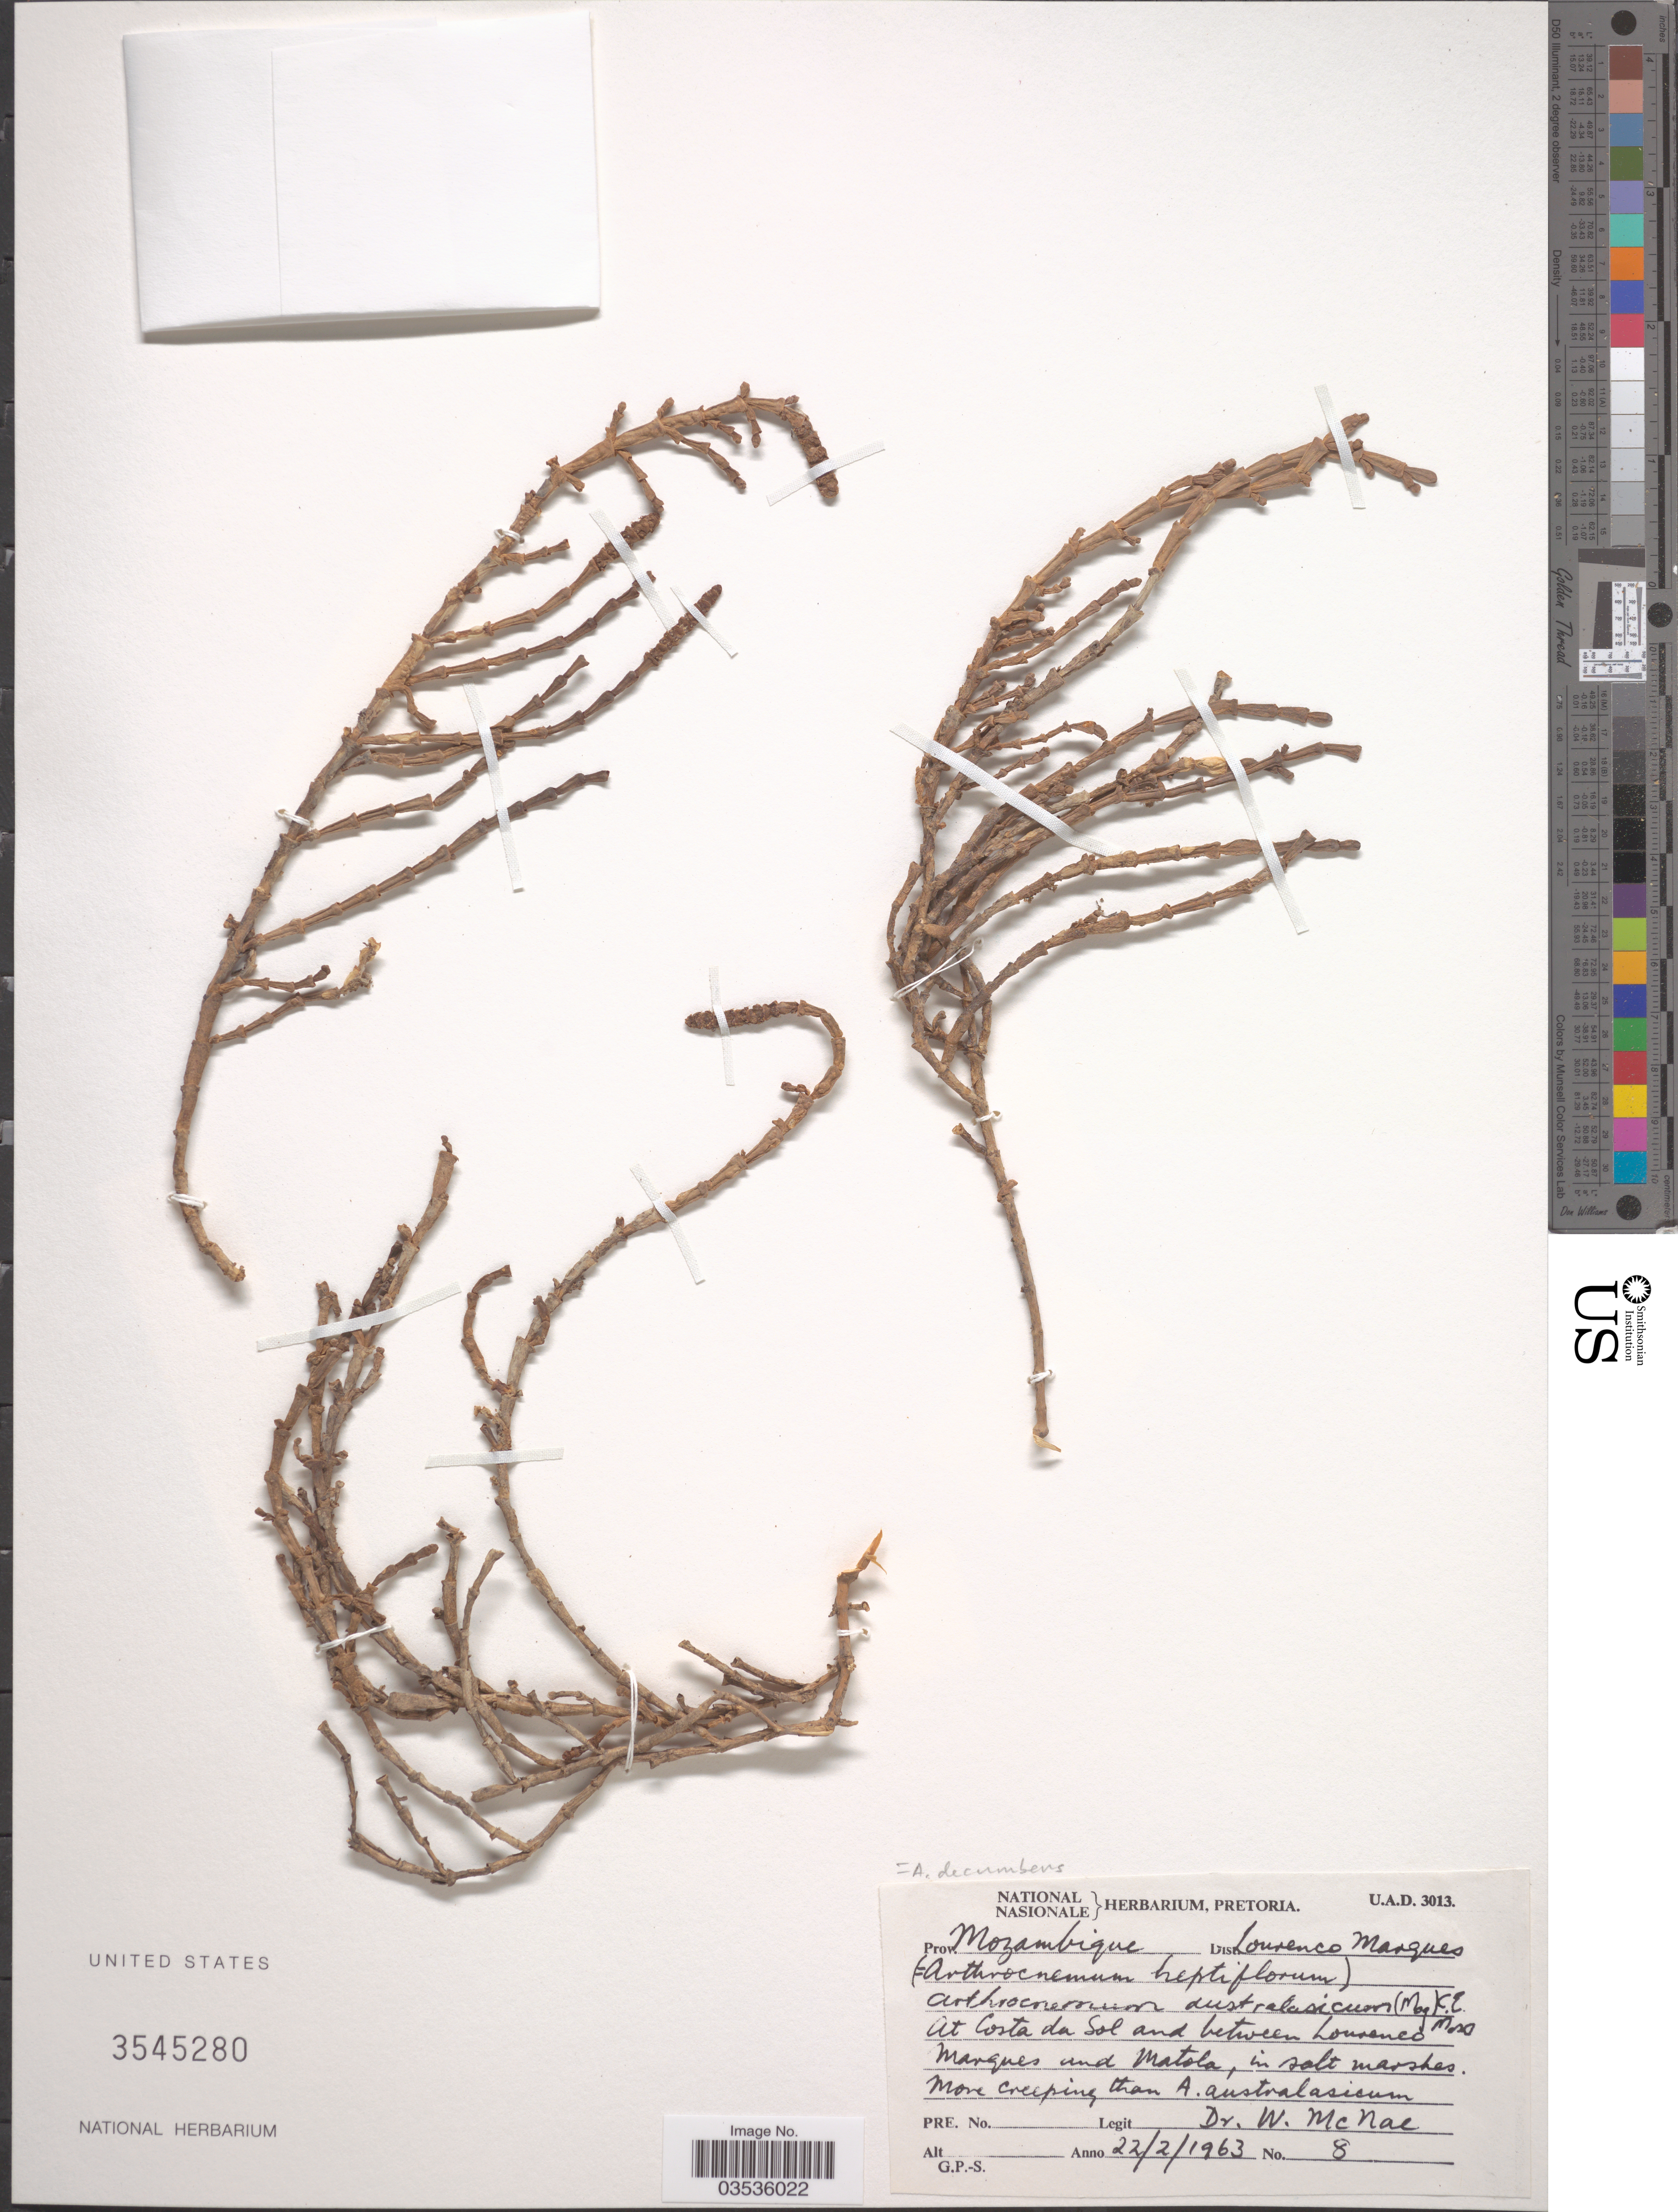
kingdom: Plantae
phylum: Tracheophyta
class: Magnoliopsida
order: Caryophyllales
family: Amaranthaceae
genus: Salicornia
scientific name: Salicornia decumbens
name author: (Toelken) Piirainen & G. Kadereit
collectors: W. McNae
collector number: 8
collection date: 1963-02-22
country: Mozambique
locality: Prov. Mozambique. Dist. Lourenco Marques. At Costa da Sol and between Lourenco Marques and Matola.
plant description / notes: Cited by Steffen et al. Syst. Bot. 35: 398. 2010 as Sarcocornia decumbens (Toelken) A.J. Scott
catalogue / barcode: US 3545280